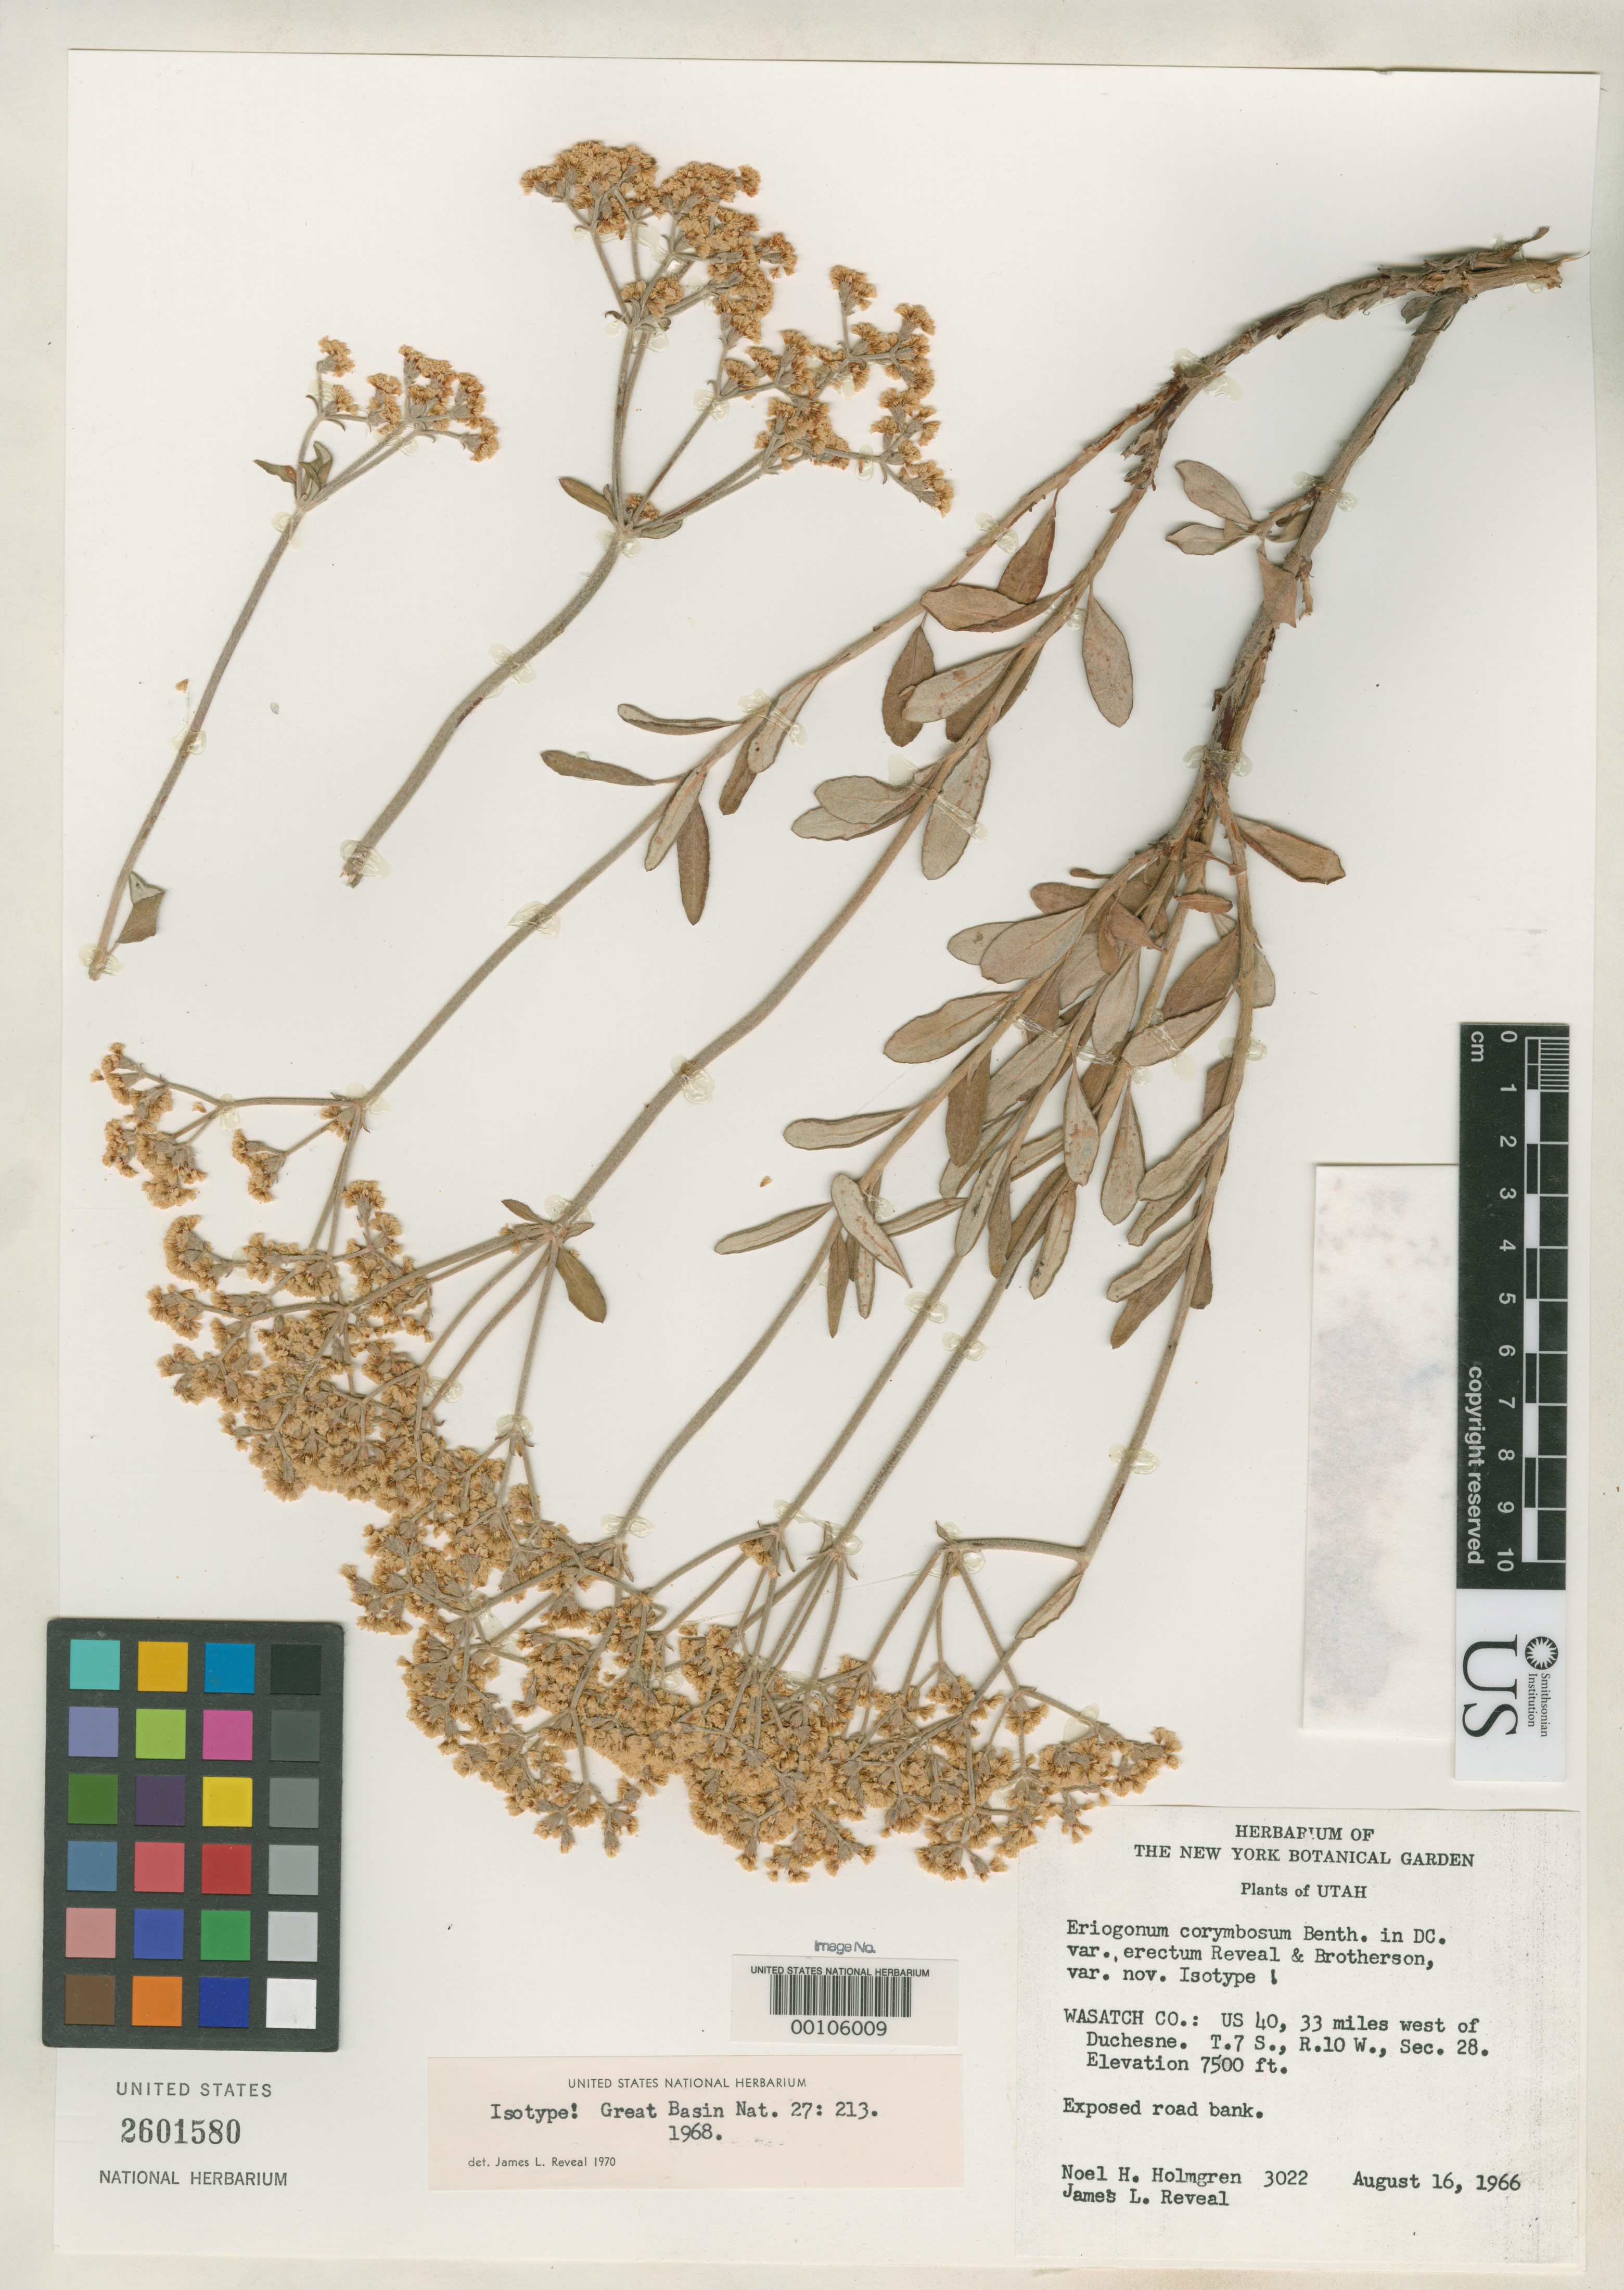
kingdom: Plantae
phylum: Tracheophyta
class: Magnoliopsida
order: Caryophyllales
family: Polygonaceae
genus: Eriogonum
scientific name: Eriogonum corymbosum var. erectum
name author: Reveal & Brotherson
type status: Isotype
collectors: N. H. Holmgren & J. L. Reveal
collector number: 3022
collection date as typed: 16 Aug 1966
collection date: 1966-08-16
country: United States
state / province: Utah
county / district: Wasatch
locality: Along U.S. Hwy. 40. 33 mi. west of Duchesne; alt. 7500 ft.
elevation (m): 2286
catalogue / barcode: US 2601580